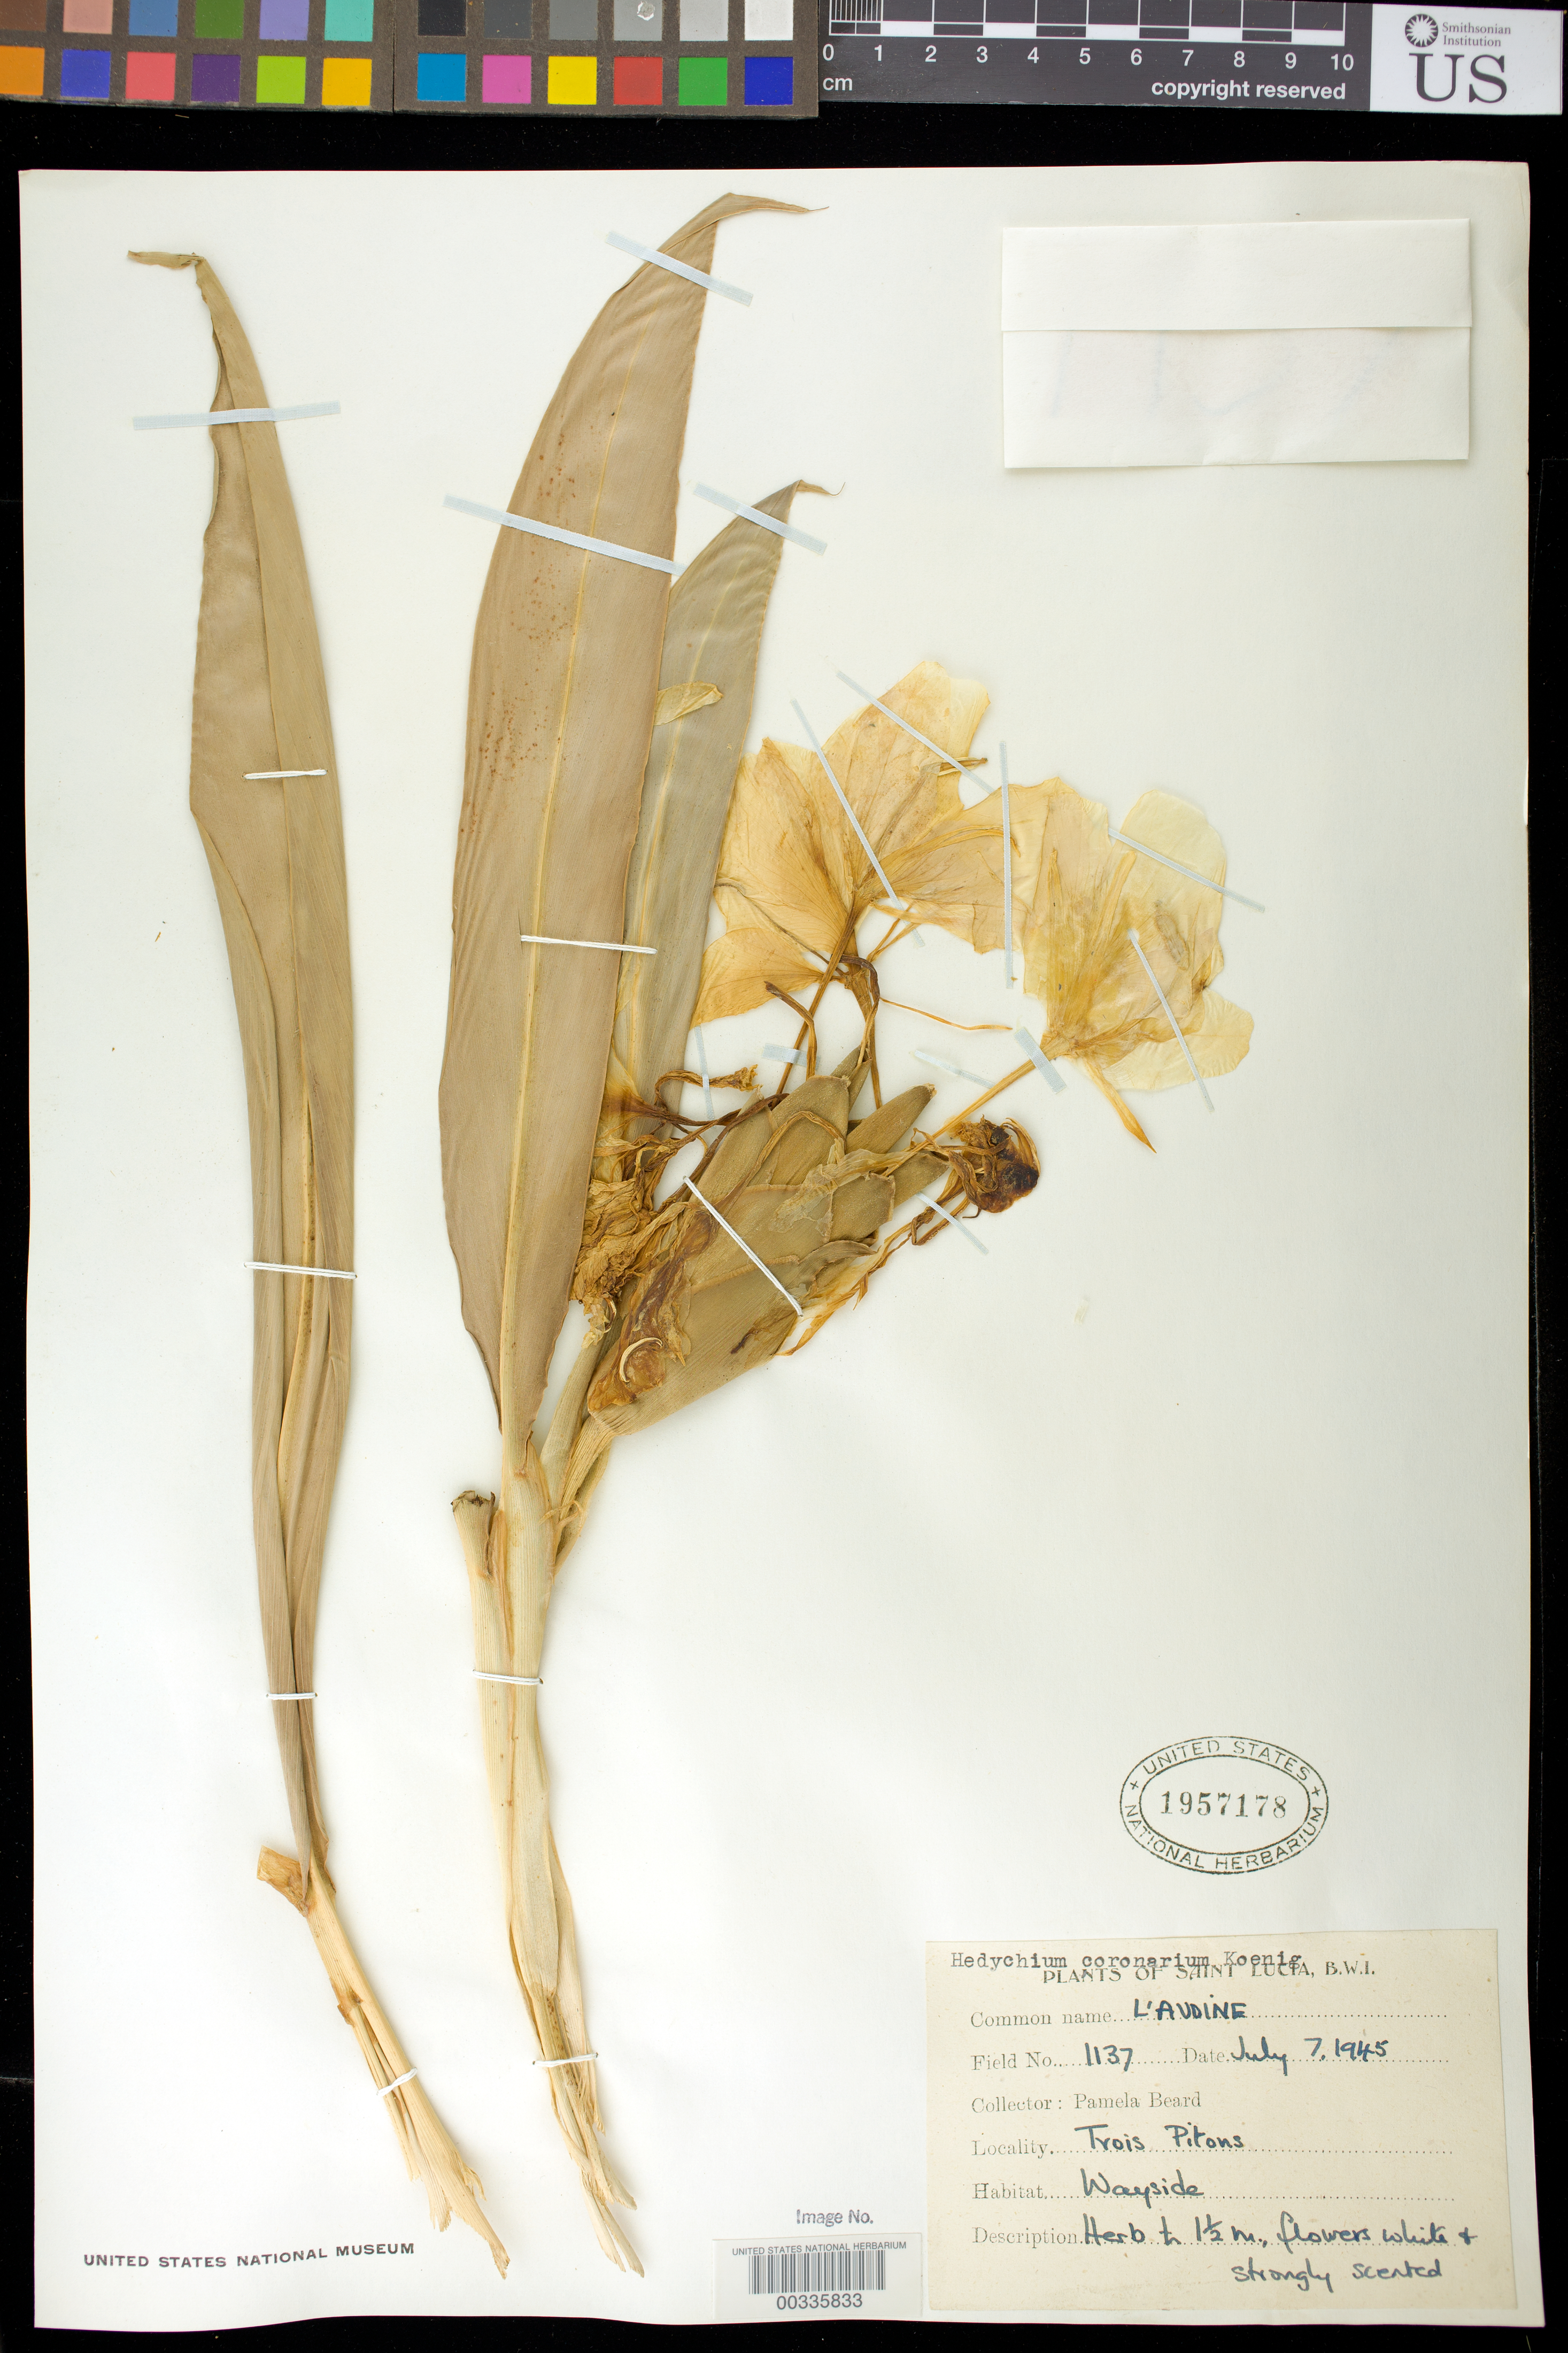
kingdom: Plantae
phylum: Tracheophyta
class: Liliopsida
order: Zingiberales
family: Zingiberaceae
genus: Hedychium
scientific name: Hedychium coronarium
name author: J. Koenig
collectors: P. Beard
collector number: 1137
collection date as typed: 07 Jul 1945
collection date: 1945-07-07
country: St. Lucia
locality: Trois pitons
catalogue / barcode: US 1957178